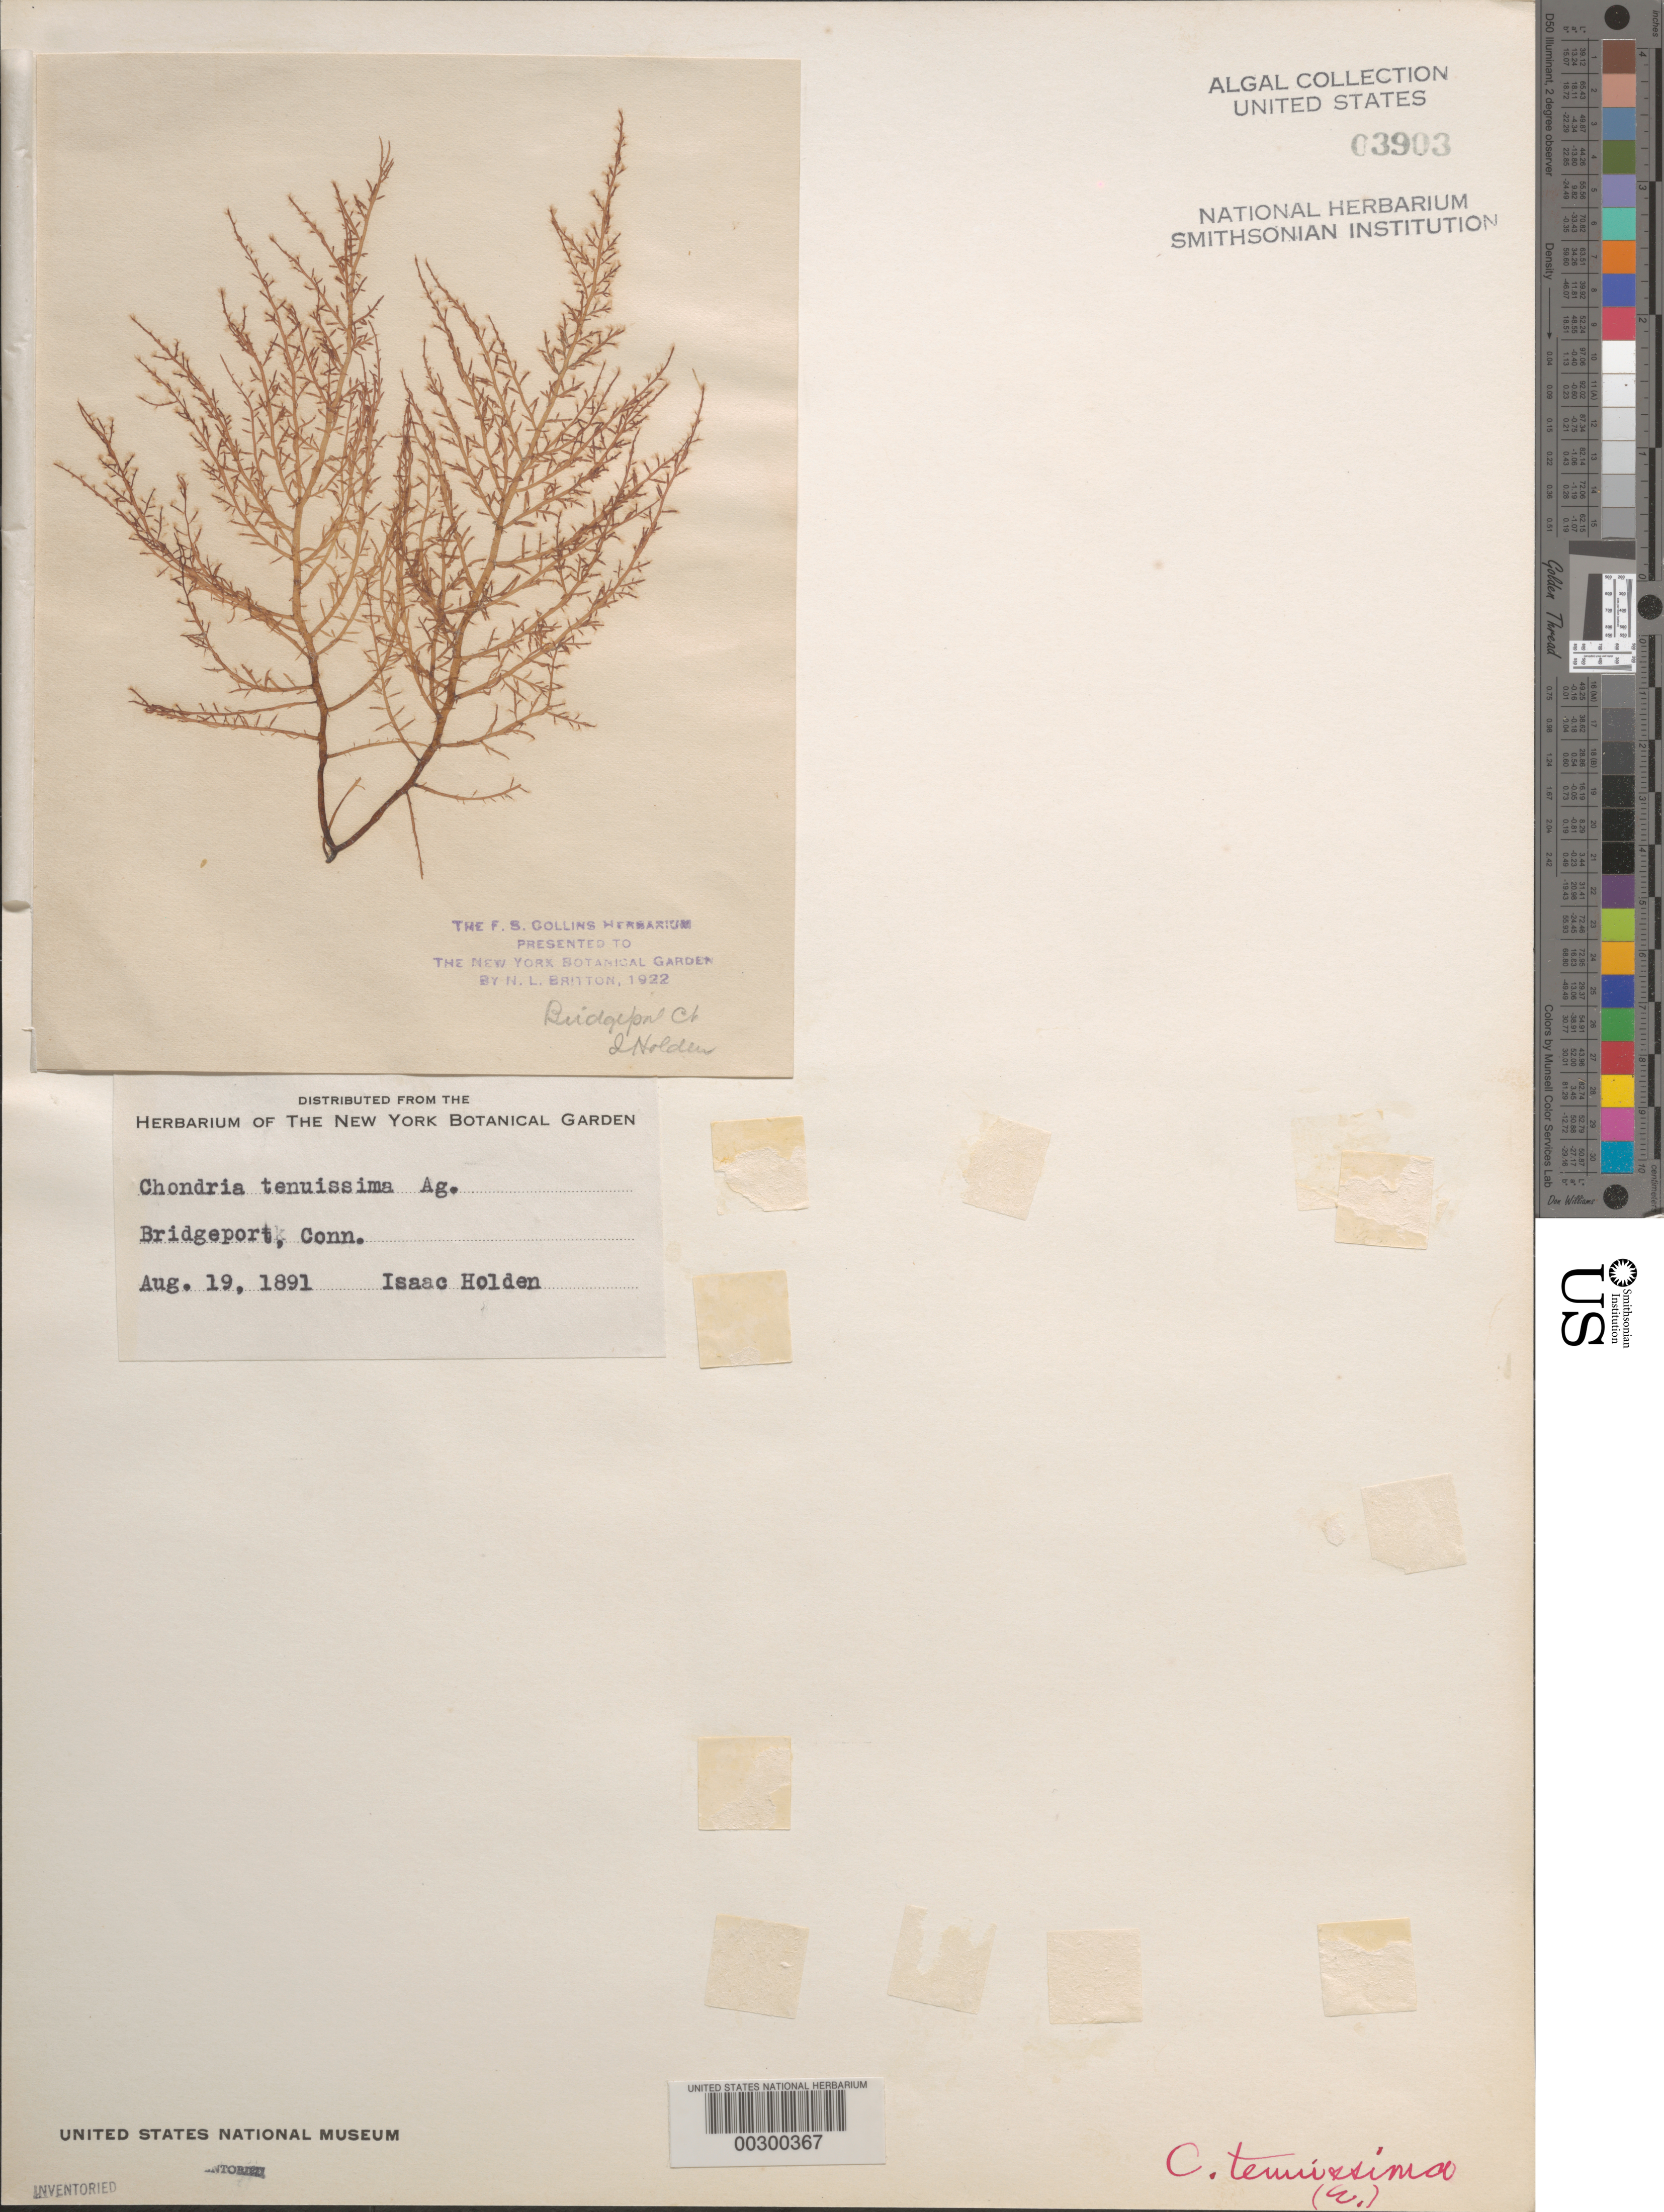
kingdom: Plantae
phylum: Rhodophyta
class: Florideophyceae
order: Ceramiales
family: Rhodomelaceae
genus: Chondria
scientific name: Chondria capillaris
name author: M.J. Wynne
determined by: Algae name updating Project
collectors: I. Holden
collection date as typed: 19 Aug 1891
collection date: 1891-08-19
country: United States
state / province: Connecticut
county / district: Fairfield County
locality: Bridgeport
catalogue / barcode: US 3903